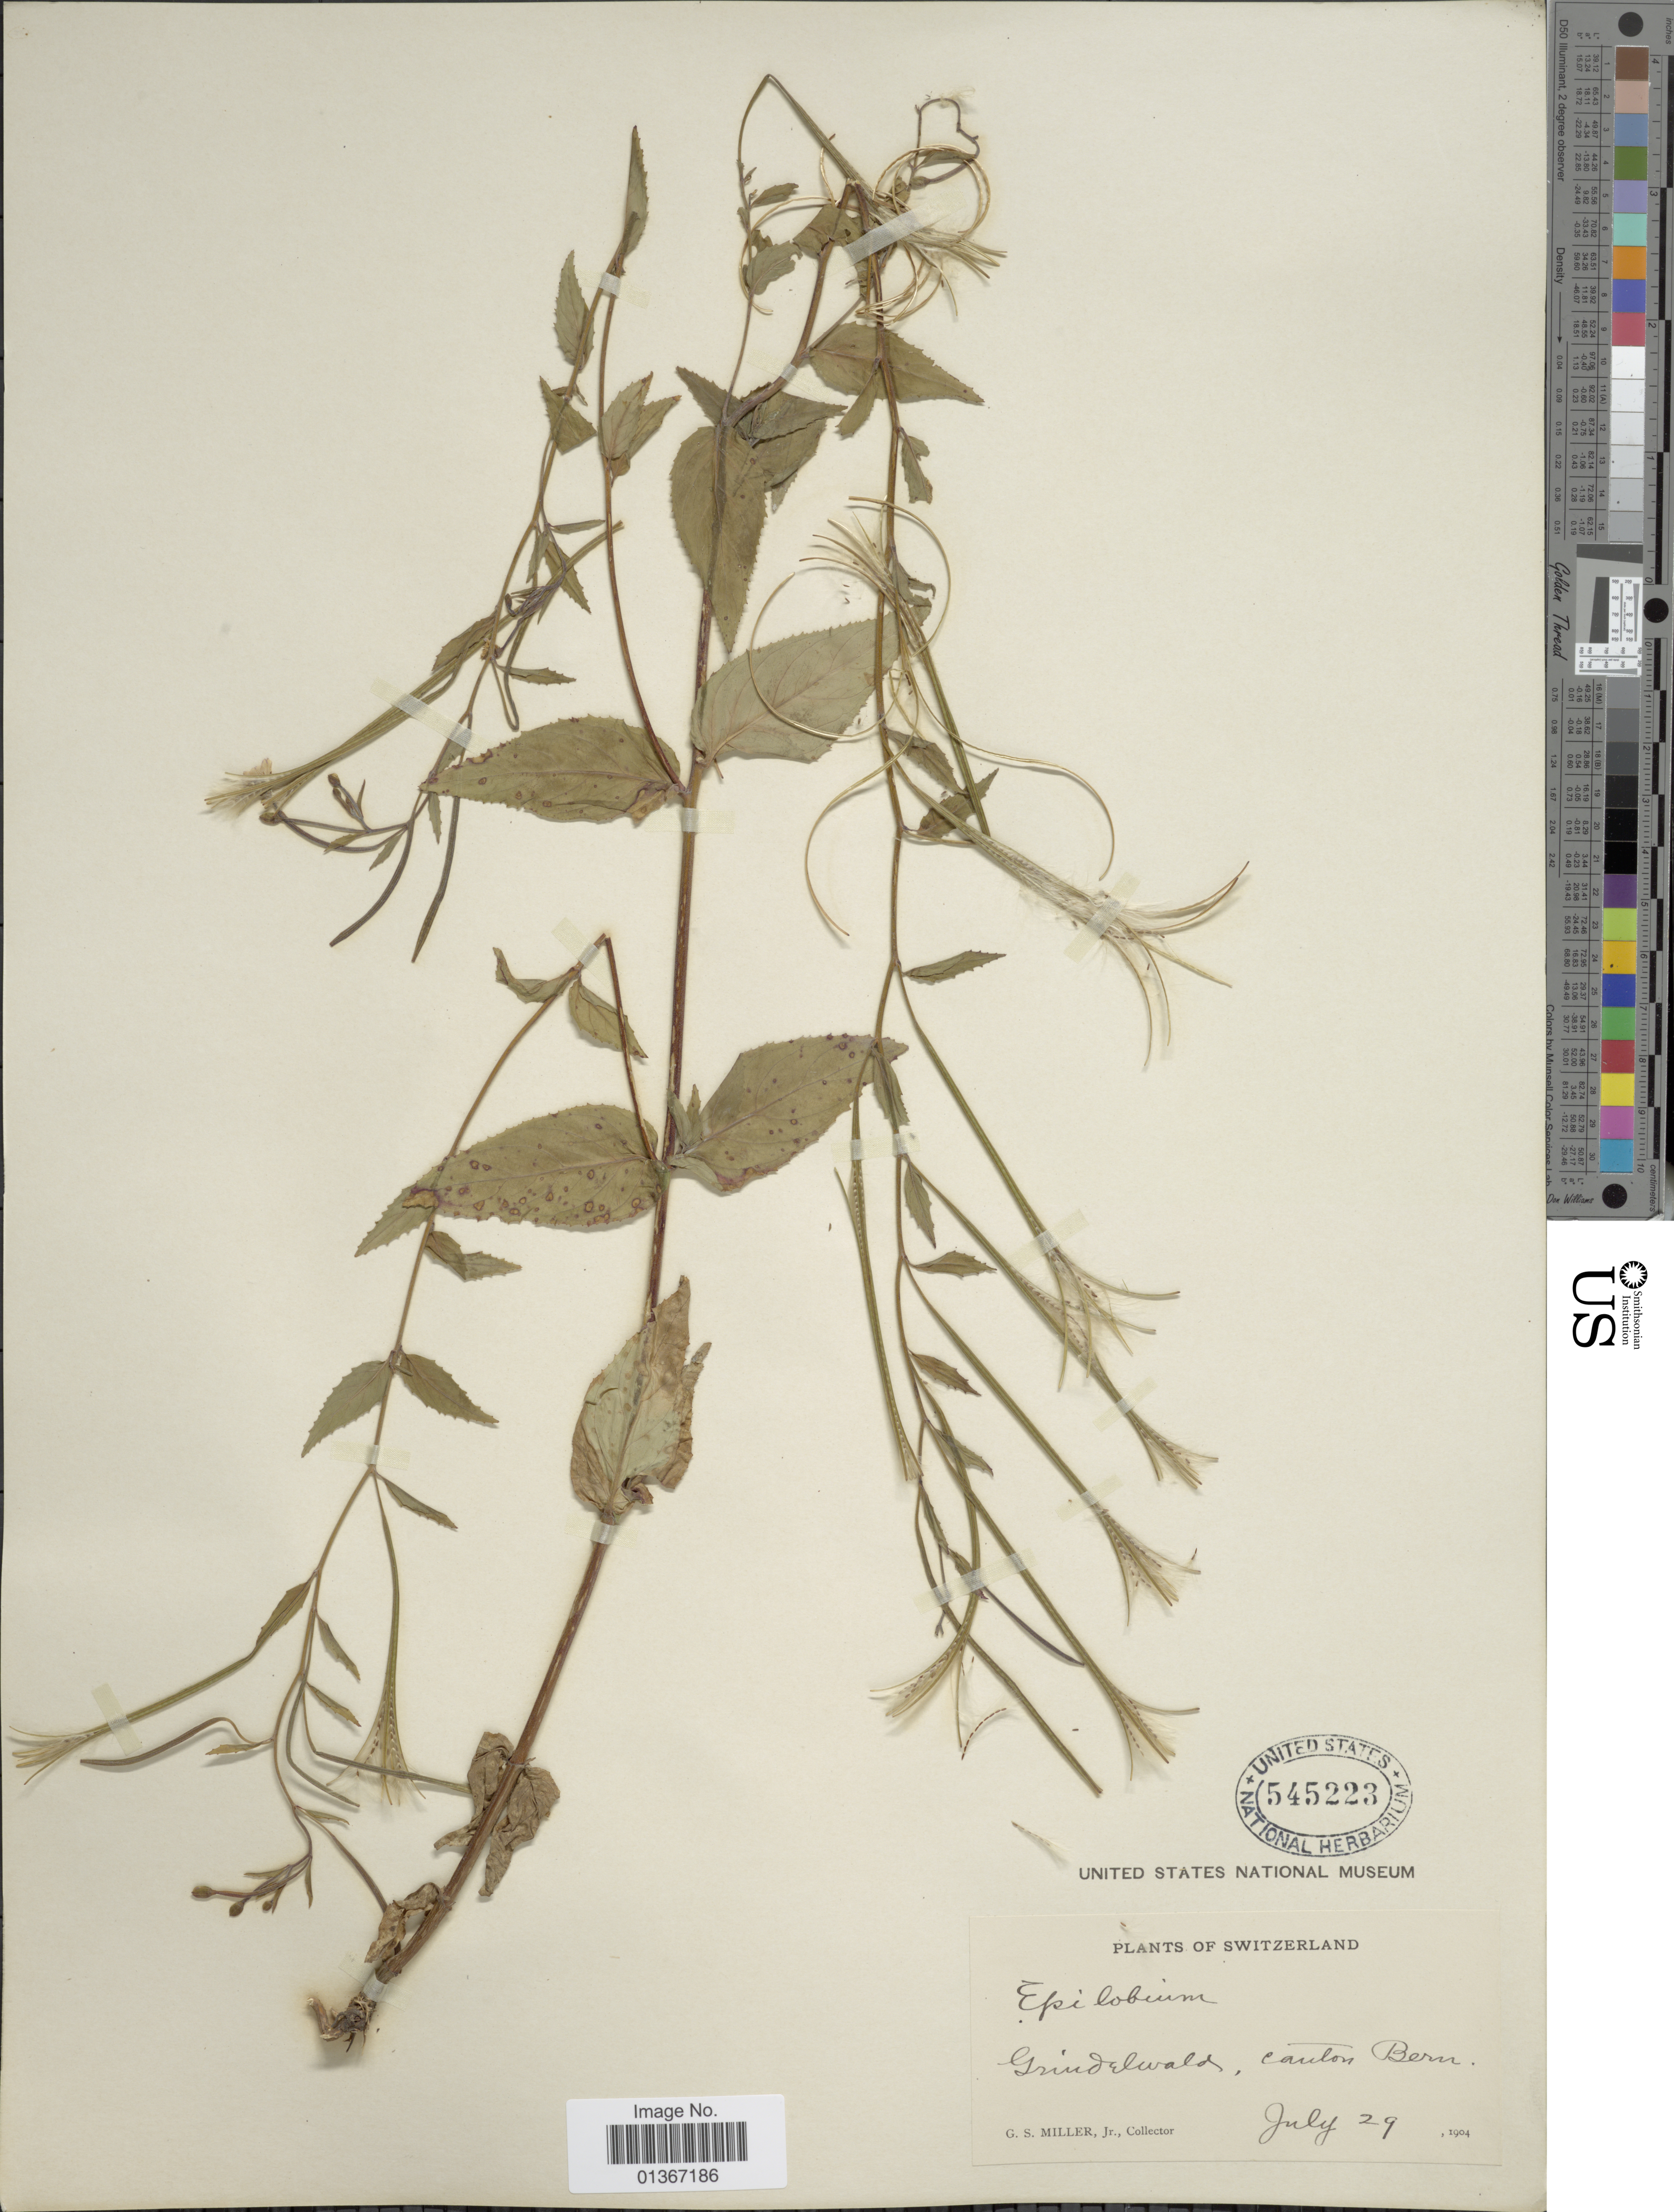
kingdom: Plantae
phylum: Tracheophyta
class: Magnoliopsida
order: Myrtales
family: Onagraceae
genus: Epilobium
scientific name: Epilobium sp.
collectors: G. S. Miller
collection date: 1904-07-29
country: Switzerland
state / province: Bern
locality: Grindelwald.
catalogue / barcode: US 545223